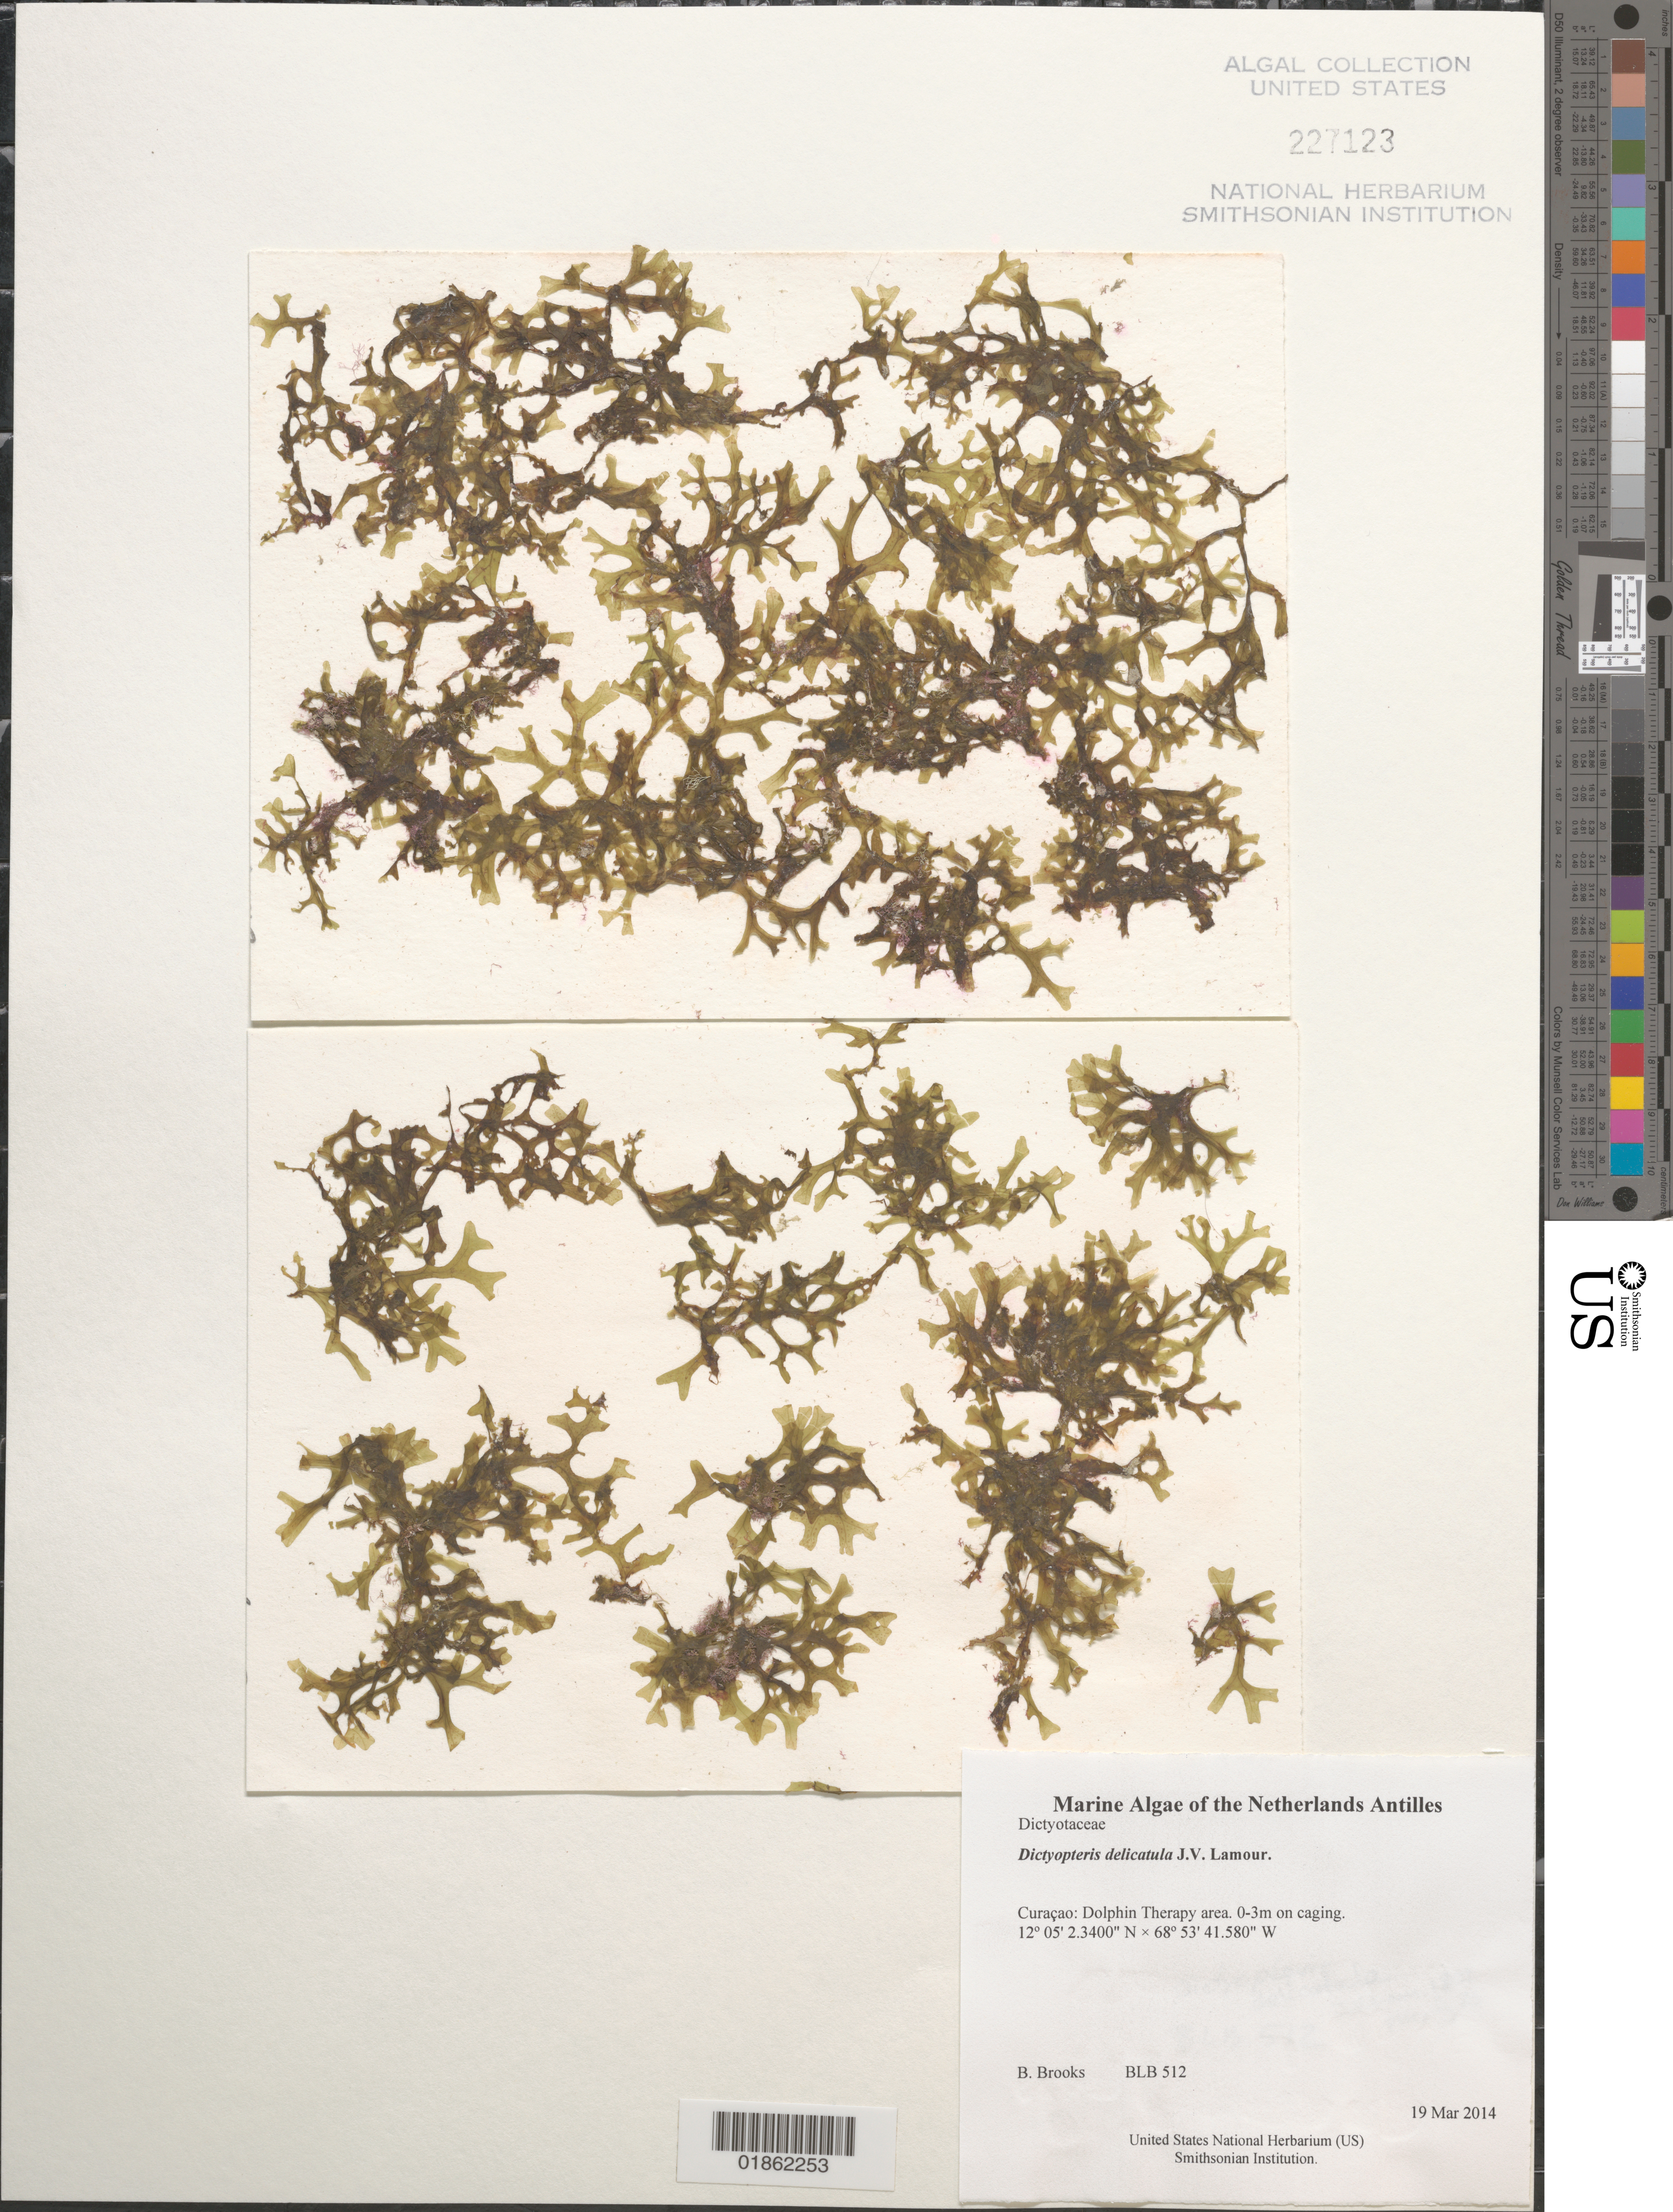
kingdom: Chromista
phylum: Ochrophyta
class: Phaeophyceae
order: Dictyotales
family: Dictyotaceae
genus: Dictyopteris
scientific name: Dictyopteris delicatula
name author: J.V.Lamouroux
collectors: B. Brooks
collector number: BLB 512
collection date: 2014-03-19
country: Curaçao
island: Curaçao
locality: Dolphin Therapy area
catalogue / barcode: US 227123